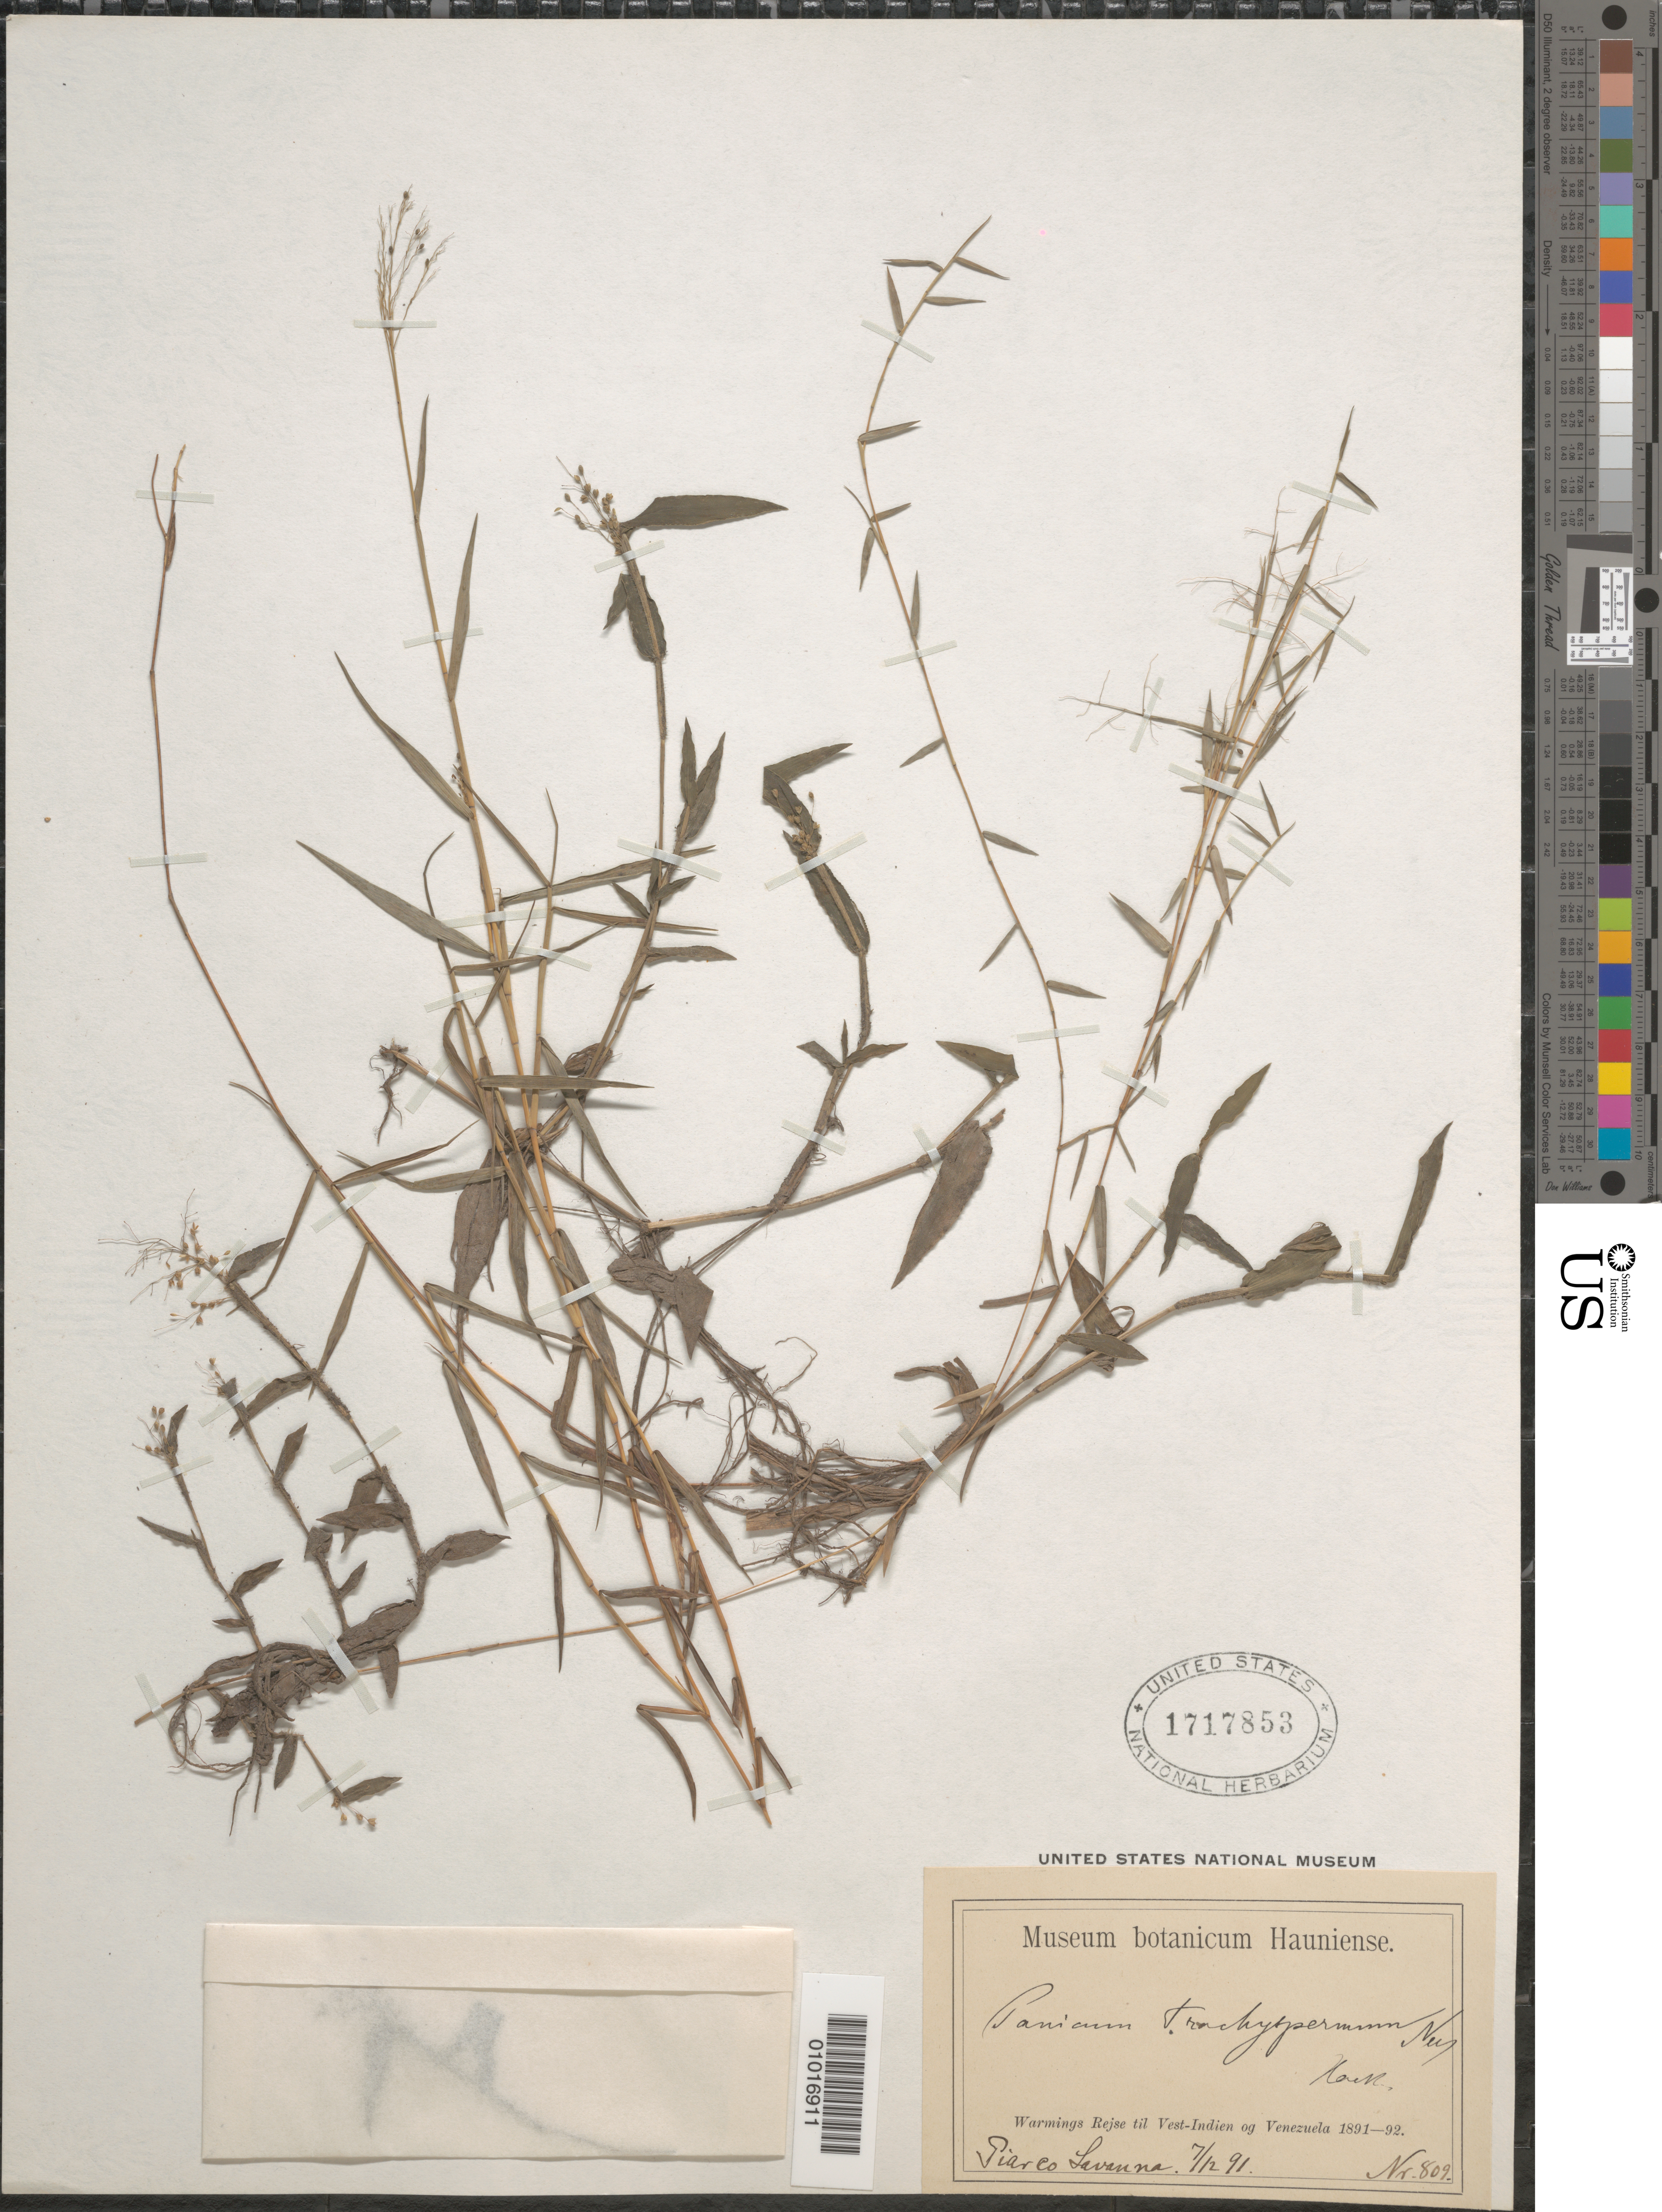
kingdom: Plantae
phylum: Tracheophyta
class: Liliopsida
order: Poales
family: Poaceae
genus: Isachne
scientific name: Isachne polygonoides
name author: (Lam.) Döll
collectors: W. Rejse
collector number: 809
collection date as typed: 12 Jul 1891 or 07 Dec 1891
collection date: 1891-07-12 or 1891-12-07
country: Trinidad and Tobago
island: Trinidad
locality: Trinidad, Piarco Savanna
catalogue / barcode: US 1717853